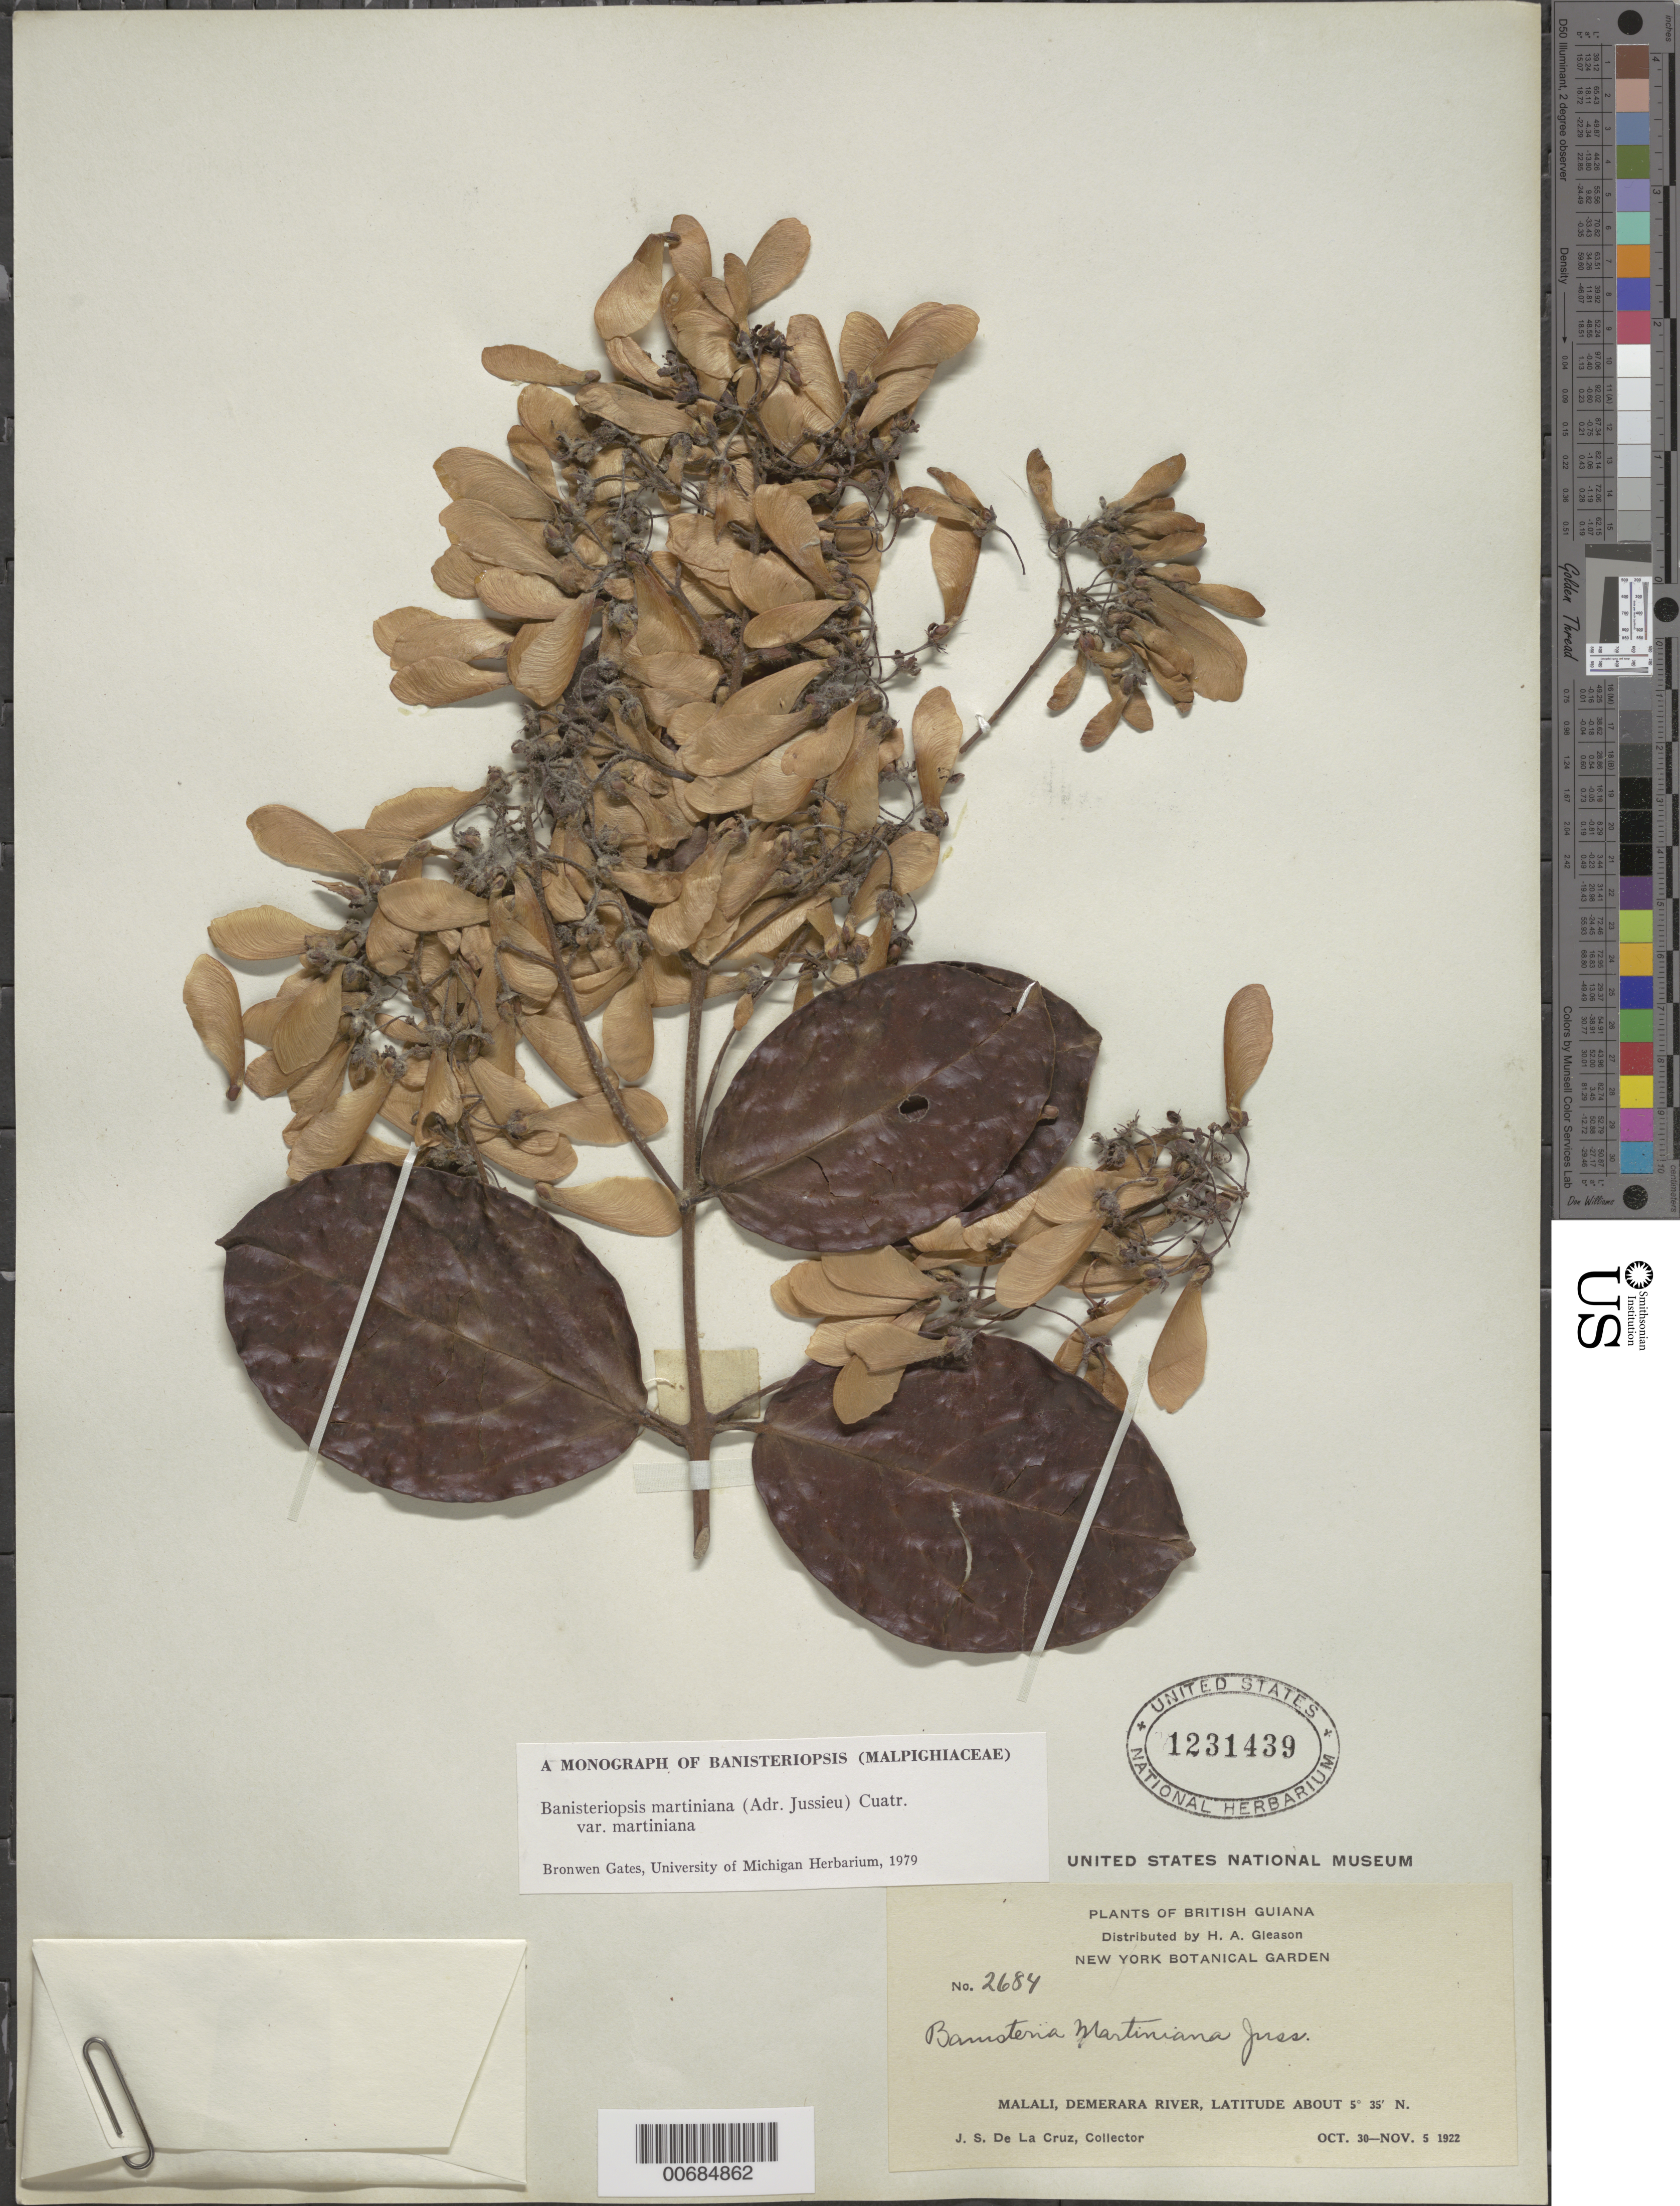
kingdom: Plantae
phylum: Tracheophyta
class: Magnoliopsida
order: Malpighiales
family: Malpighiaceae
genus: Banisteriopsis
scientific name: Banisteriopsis martiniana var. martiniana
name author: (A. Juss.) Cuatrec.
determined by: Gates, B.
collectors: J. S. de la Cruz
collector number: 2684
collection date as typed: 30-Oct-22 to 5-Nov-22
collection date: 1922-10-30/1922-11-05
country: Guyana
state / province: U. Demerara-Berbice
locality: Malali, Demerara R.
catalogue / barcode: US 1231439